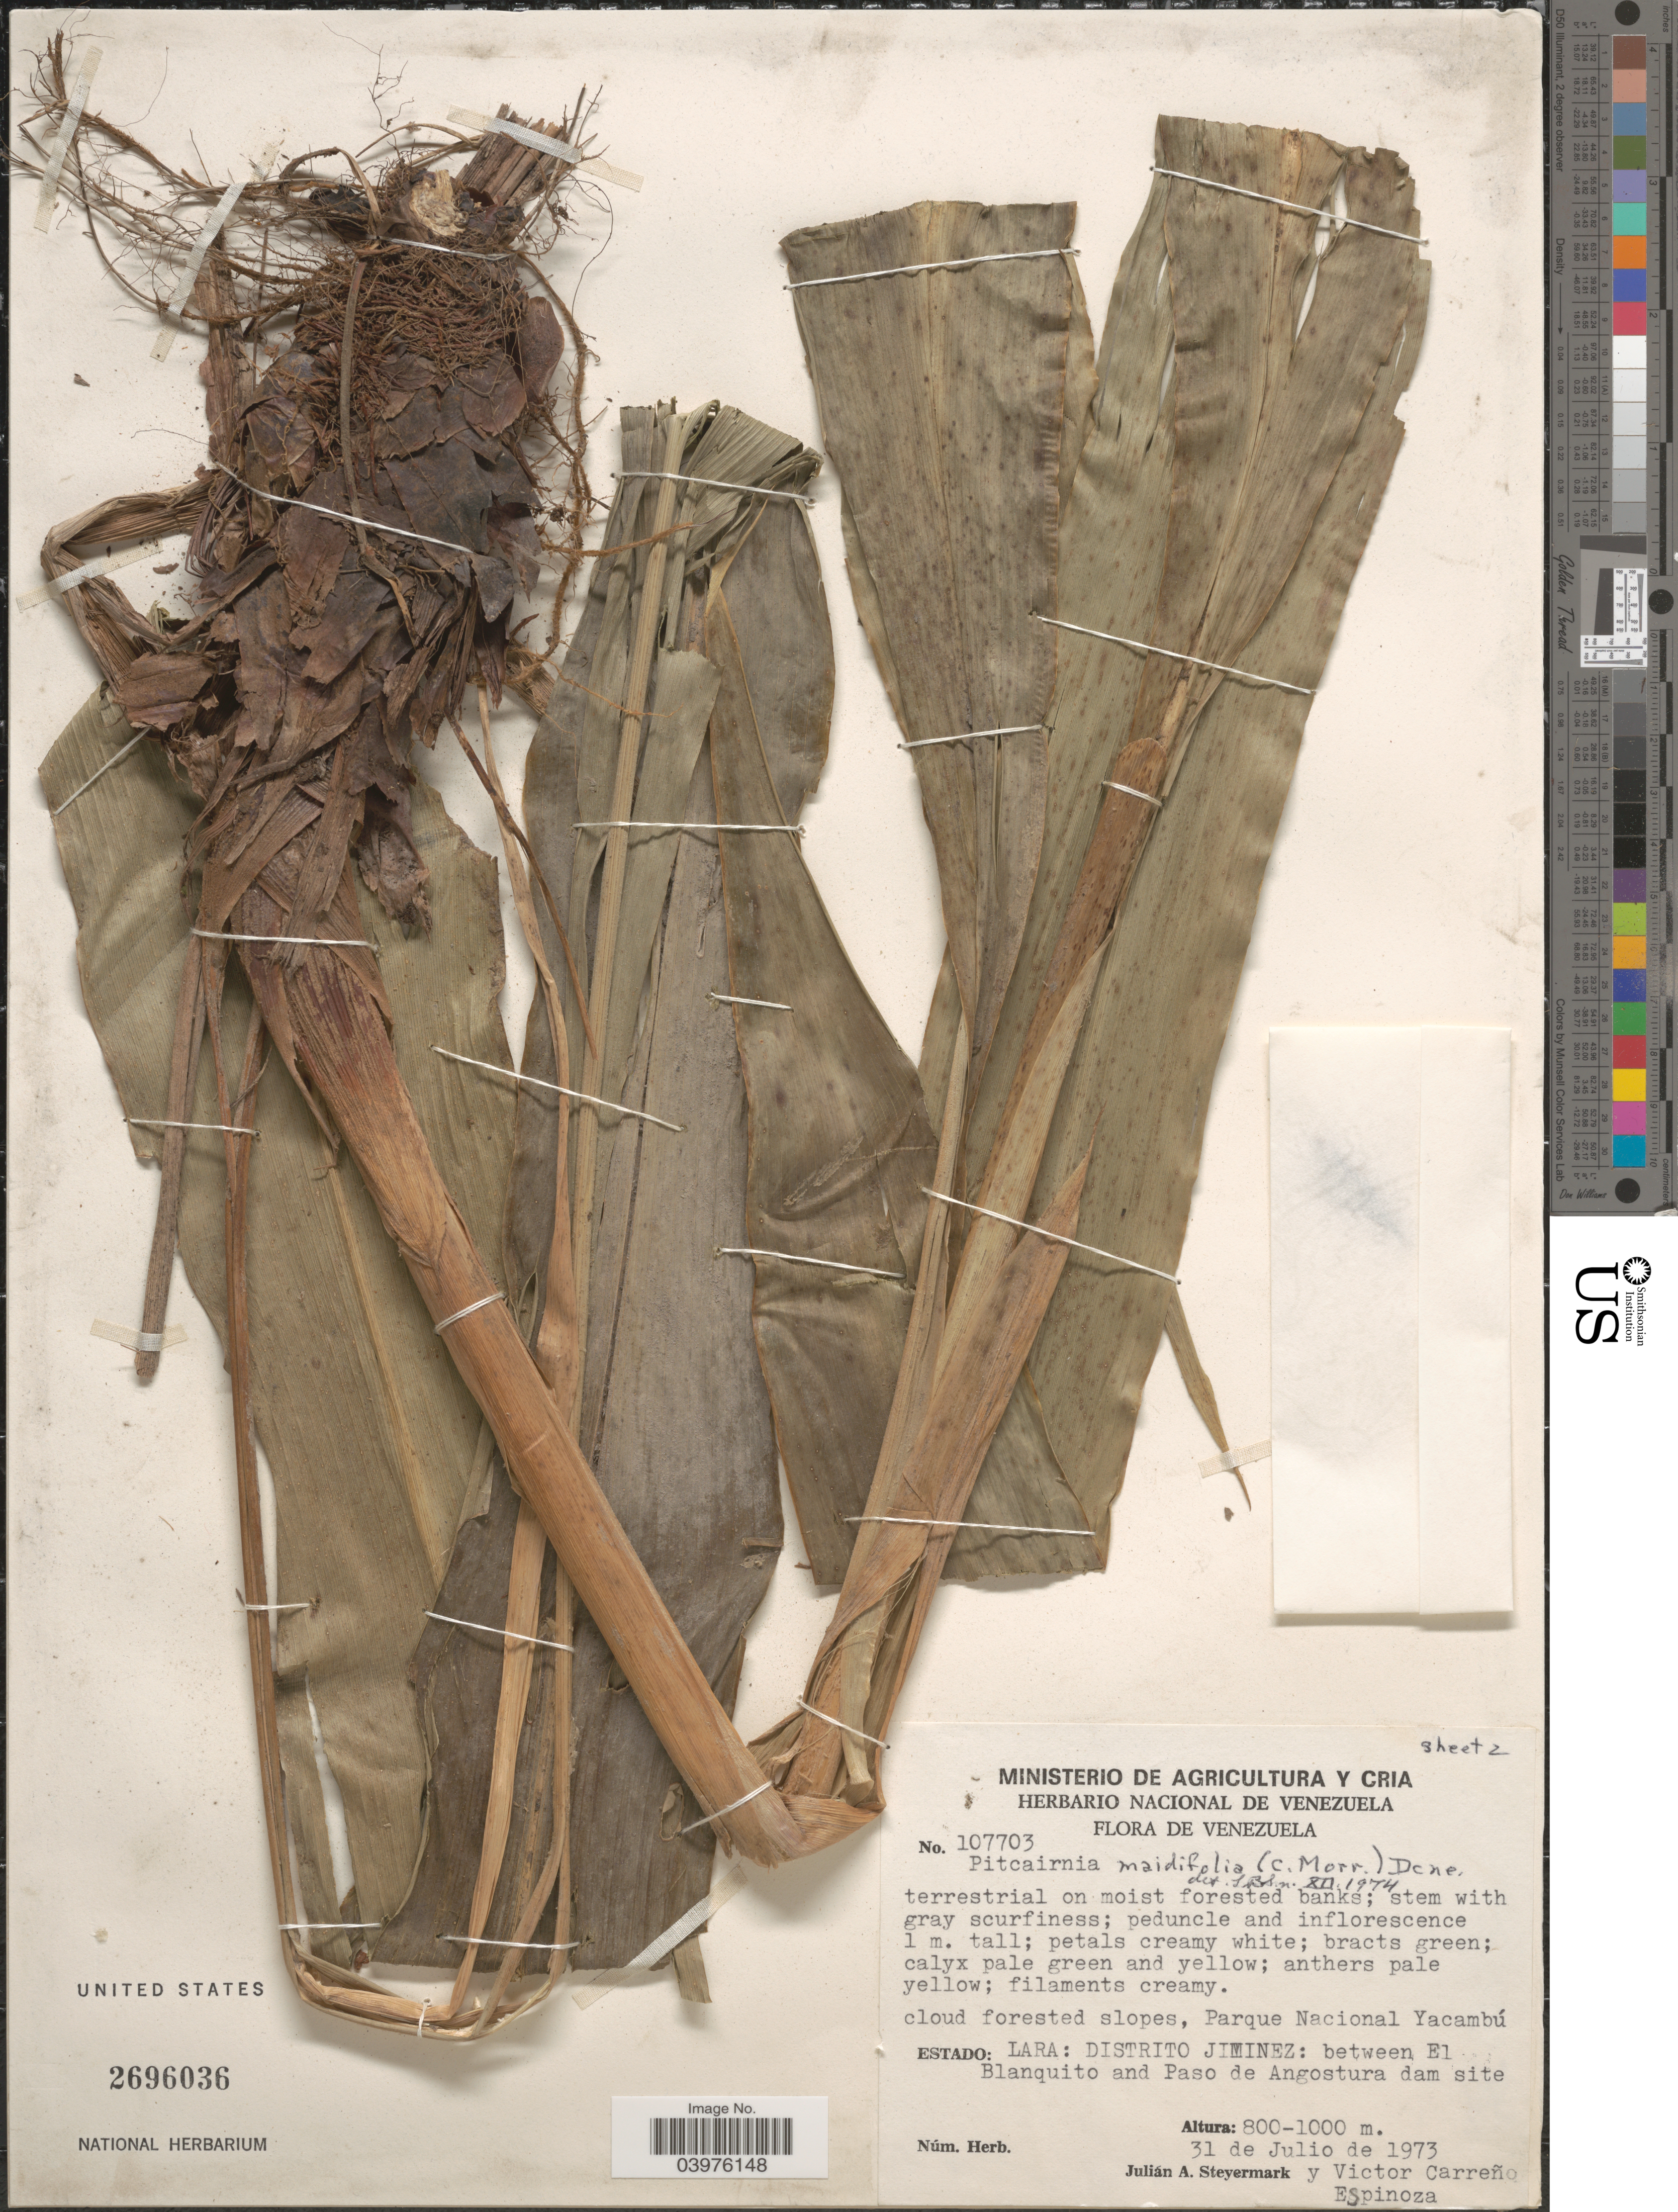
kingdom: Plantae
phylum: Tracheophyta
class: Liliopsida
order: Poales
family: Bromeliaceae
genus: Pitcairnia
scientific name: Pitcairnia maidifolia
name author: (C. Morren) Decne. ex Planch.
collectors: J. Steyermark & V. Carreño E.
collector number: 107703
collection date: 1973-07-31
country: Venezuela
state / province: Lara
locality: Cloud forested slopes, Parque Nacional Yacambú. Distrito Jiminez: between El Blanquito and Paso de Angostura dam site.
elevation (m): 800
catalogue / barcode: US 2696036